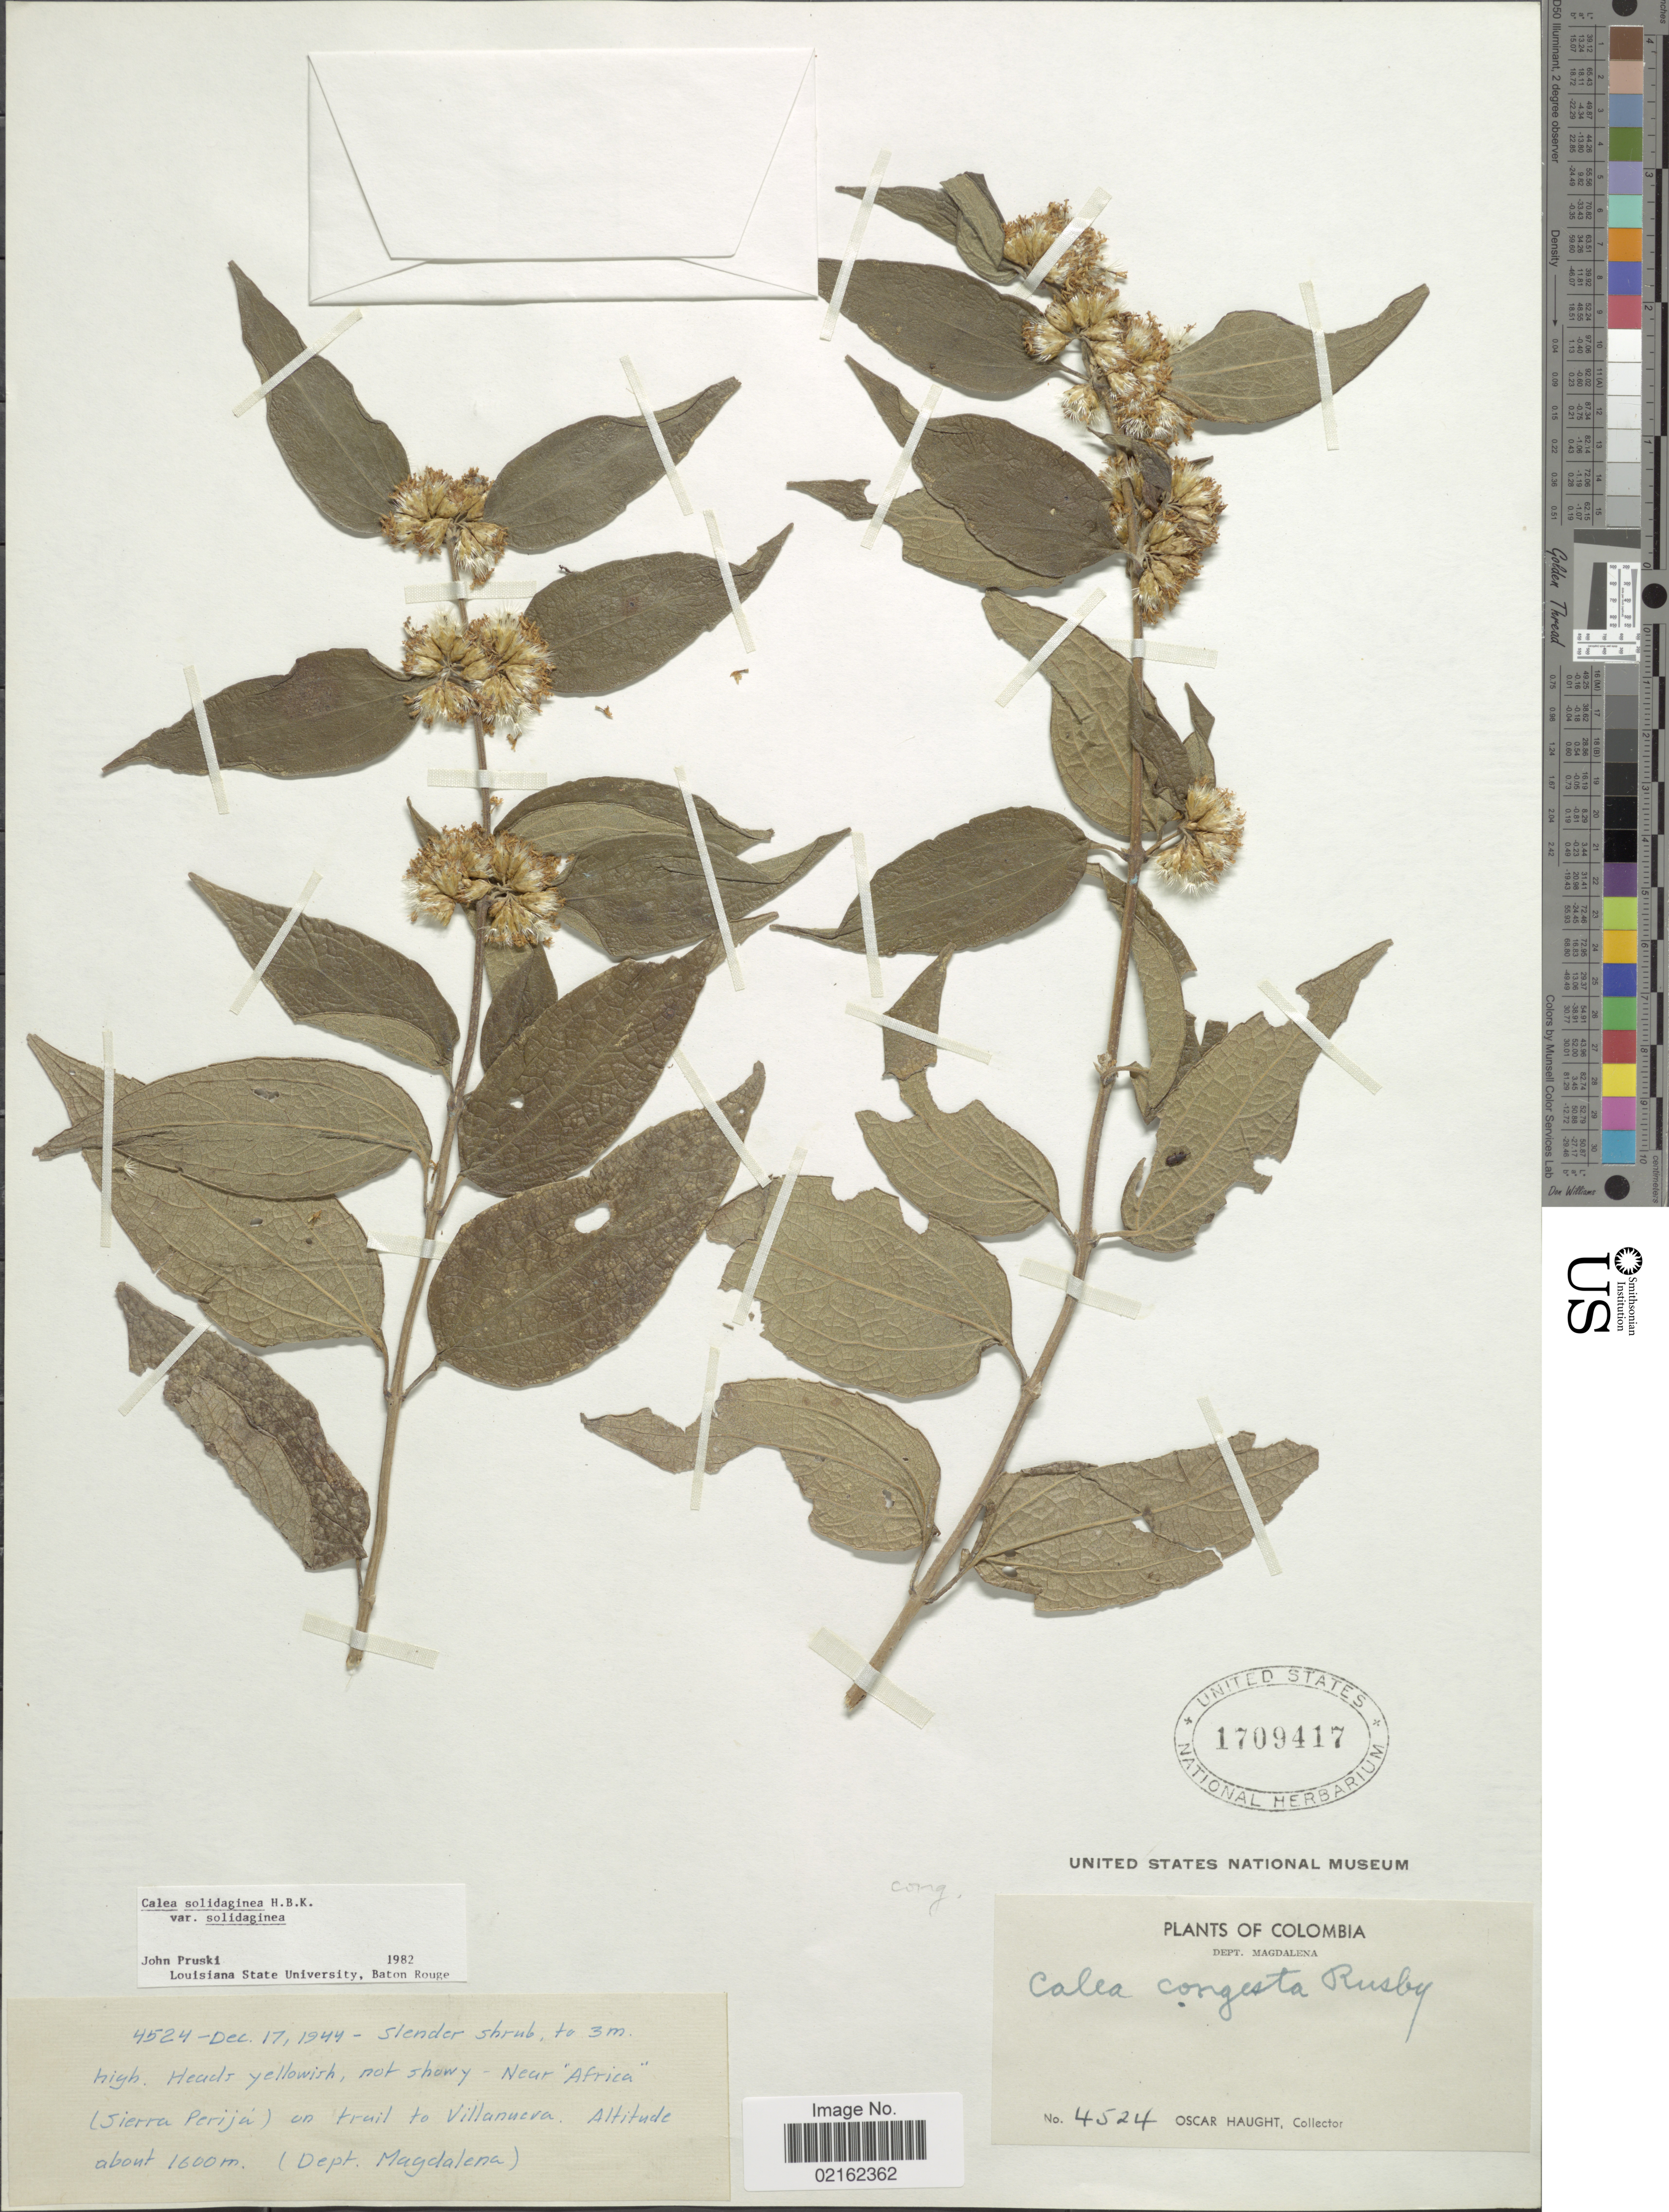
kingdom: Plantae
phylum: Tracheophyta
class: Magnoliopsida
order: Asterales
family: Asteraceae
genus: Calea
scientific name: Calea solidaginea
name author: Kunth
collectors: O. Haught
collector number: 4524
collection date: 1944-12-17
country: Colombia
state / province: Magdalena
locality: Near Africa (Sierra Perija), on trail to Villanueva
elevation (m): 1600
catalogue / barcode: US 1709417